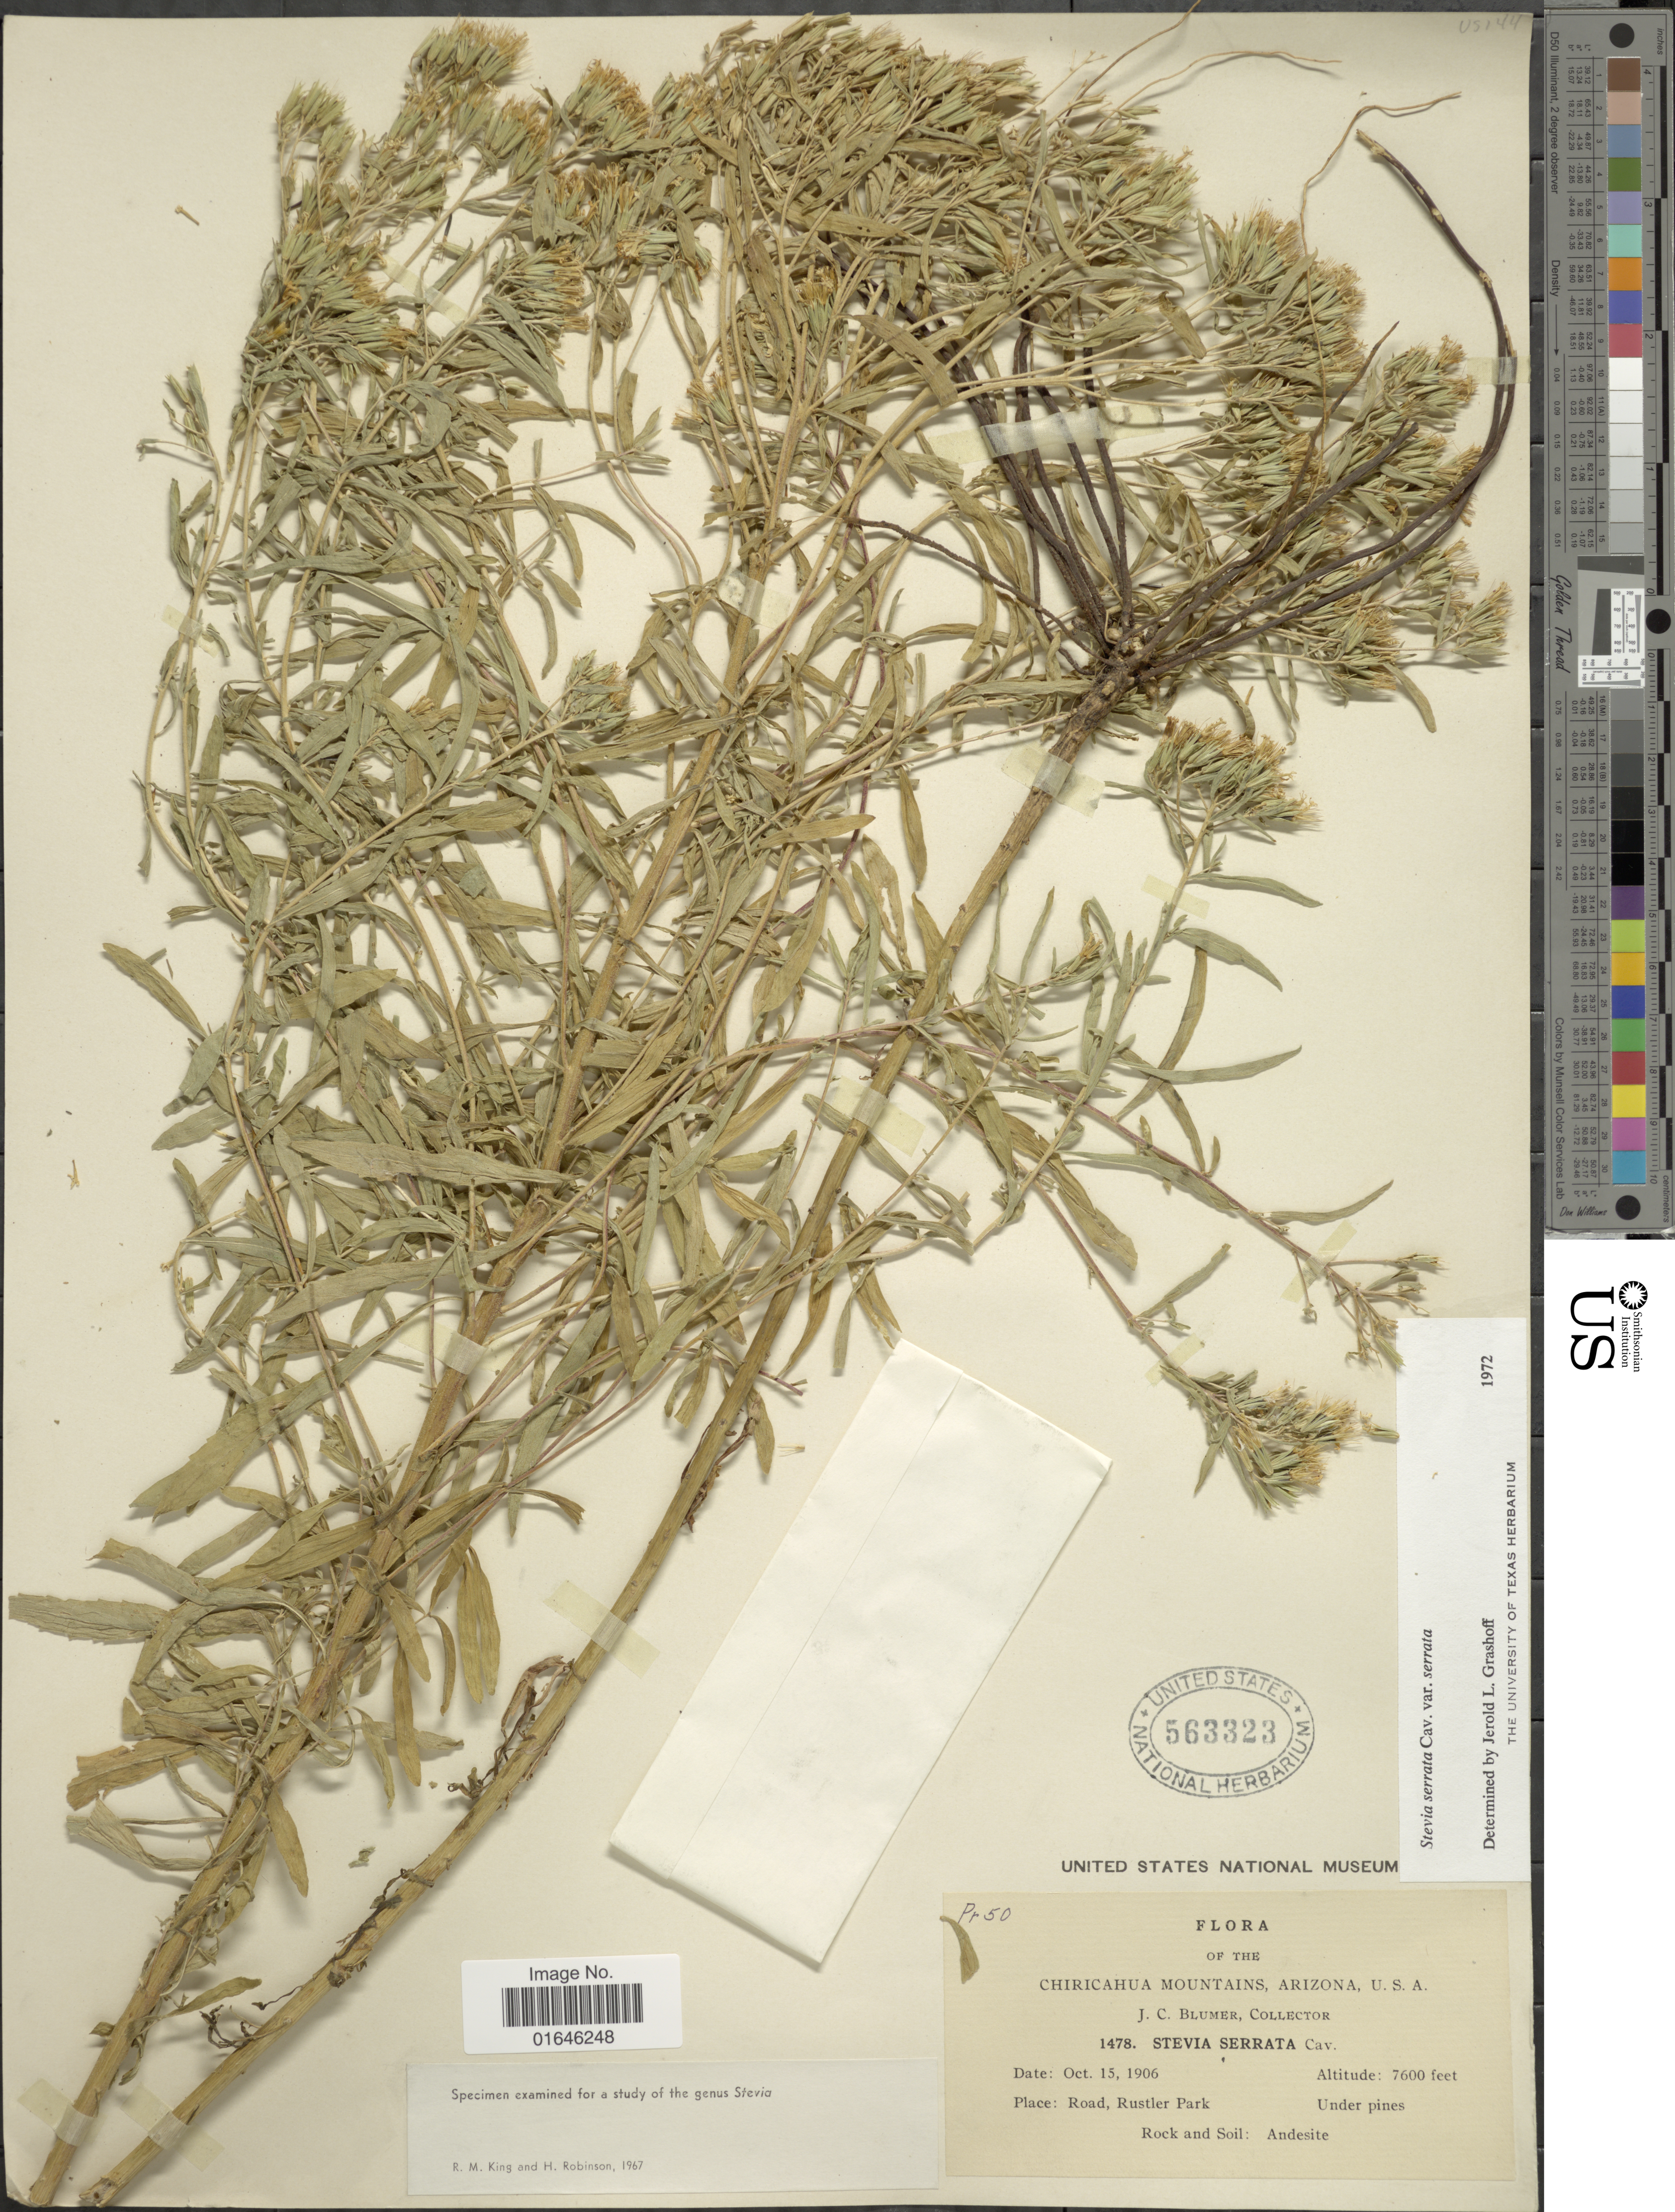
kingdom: Plantae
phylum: Tracheophyta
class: Magnoliopsida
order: Asterales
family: Asteraceae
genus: Stevia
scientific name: Stevia serrata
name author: Cav.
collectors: J. C. Blumer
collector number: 1478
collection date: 1906-10-15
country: United States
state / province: Arizona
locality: Chiricahua Mountains, Road, Rustler Park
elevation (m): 2316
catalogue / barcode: US 563323